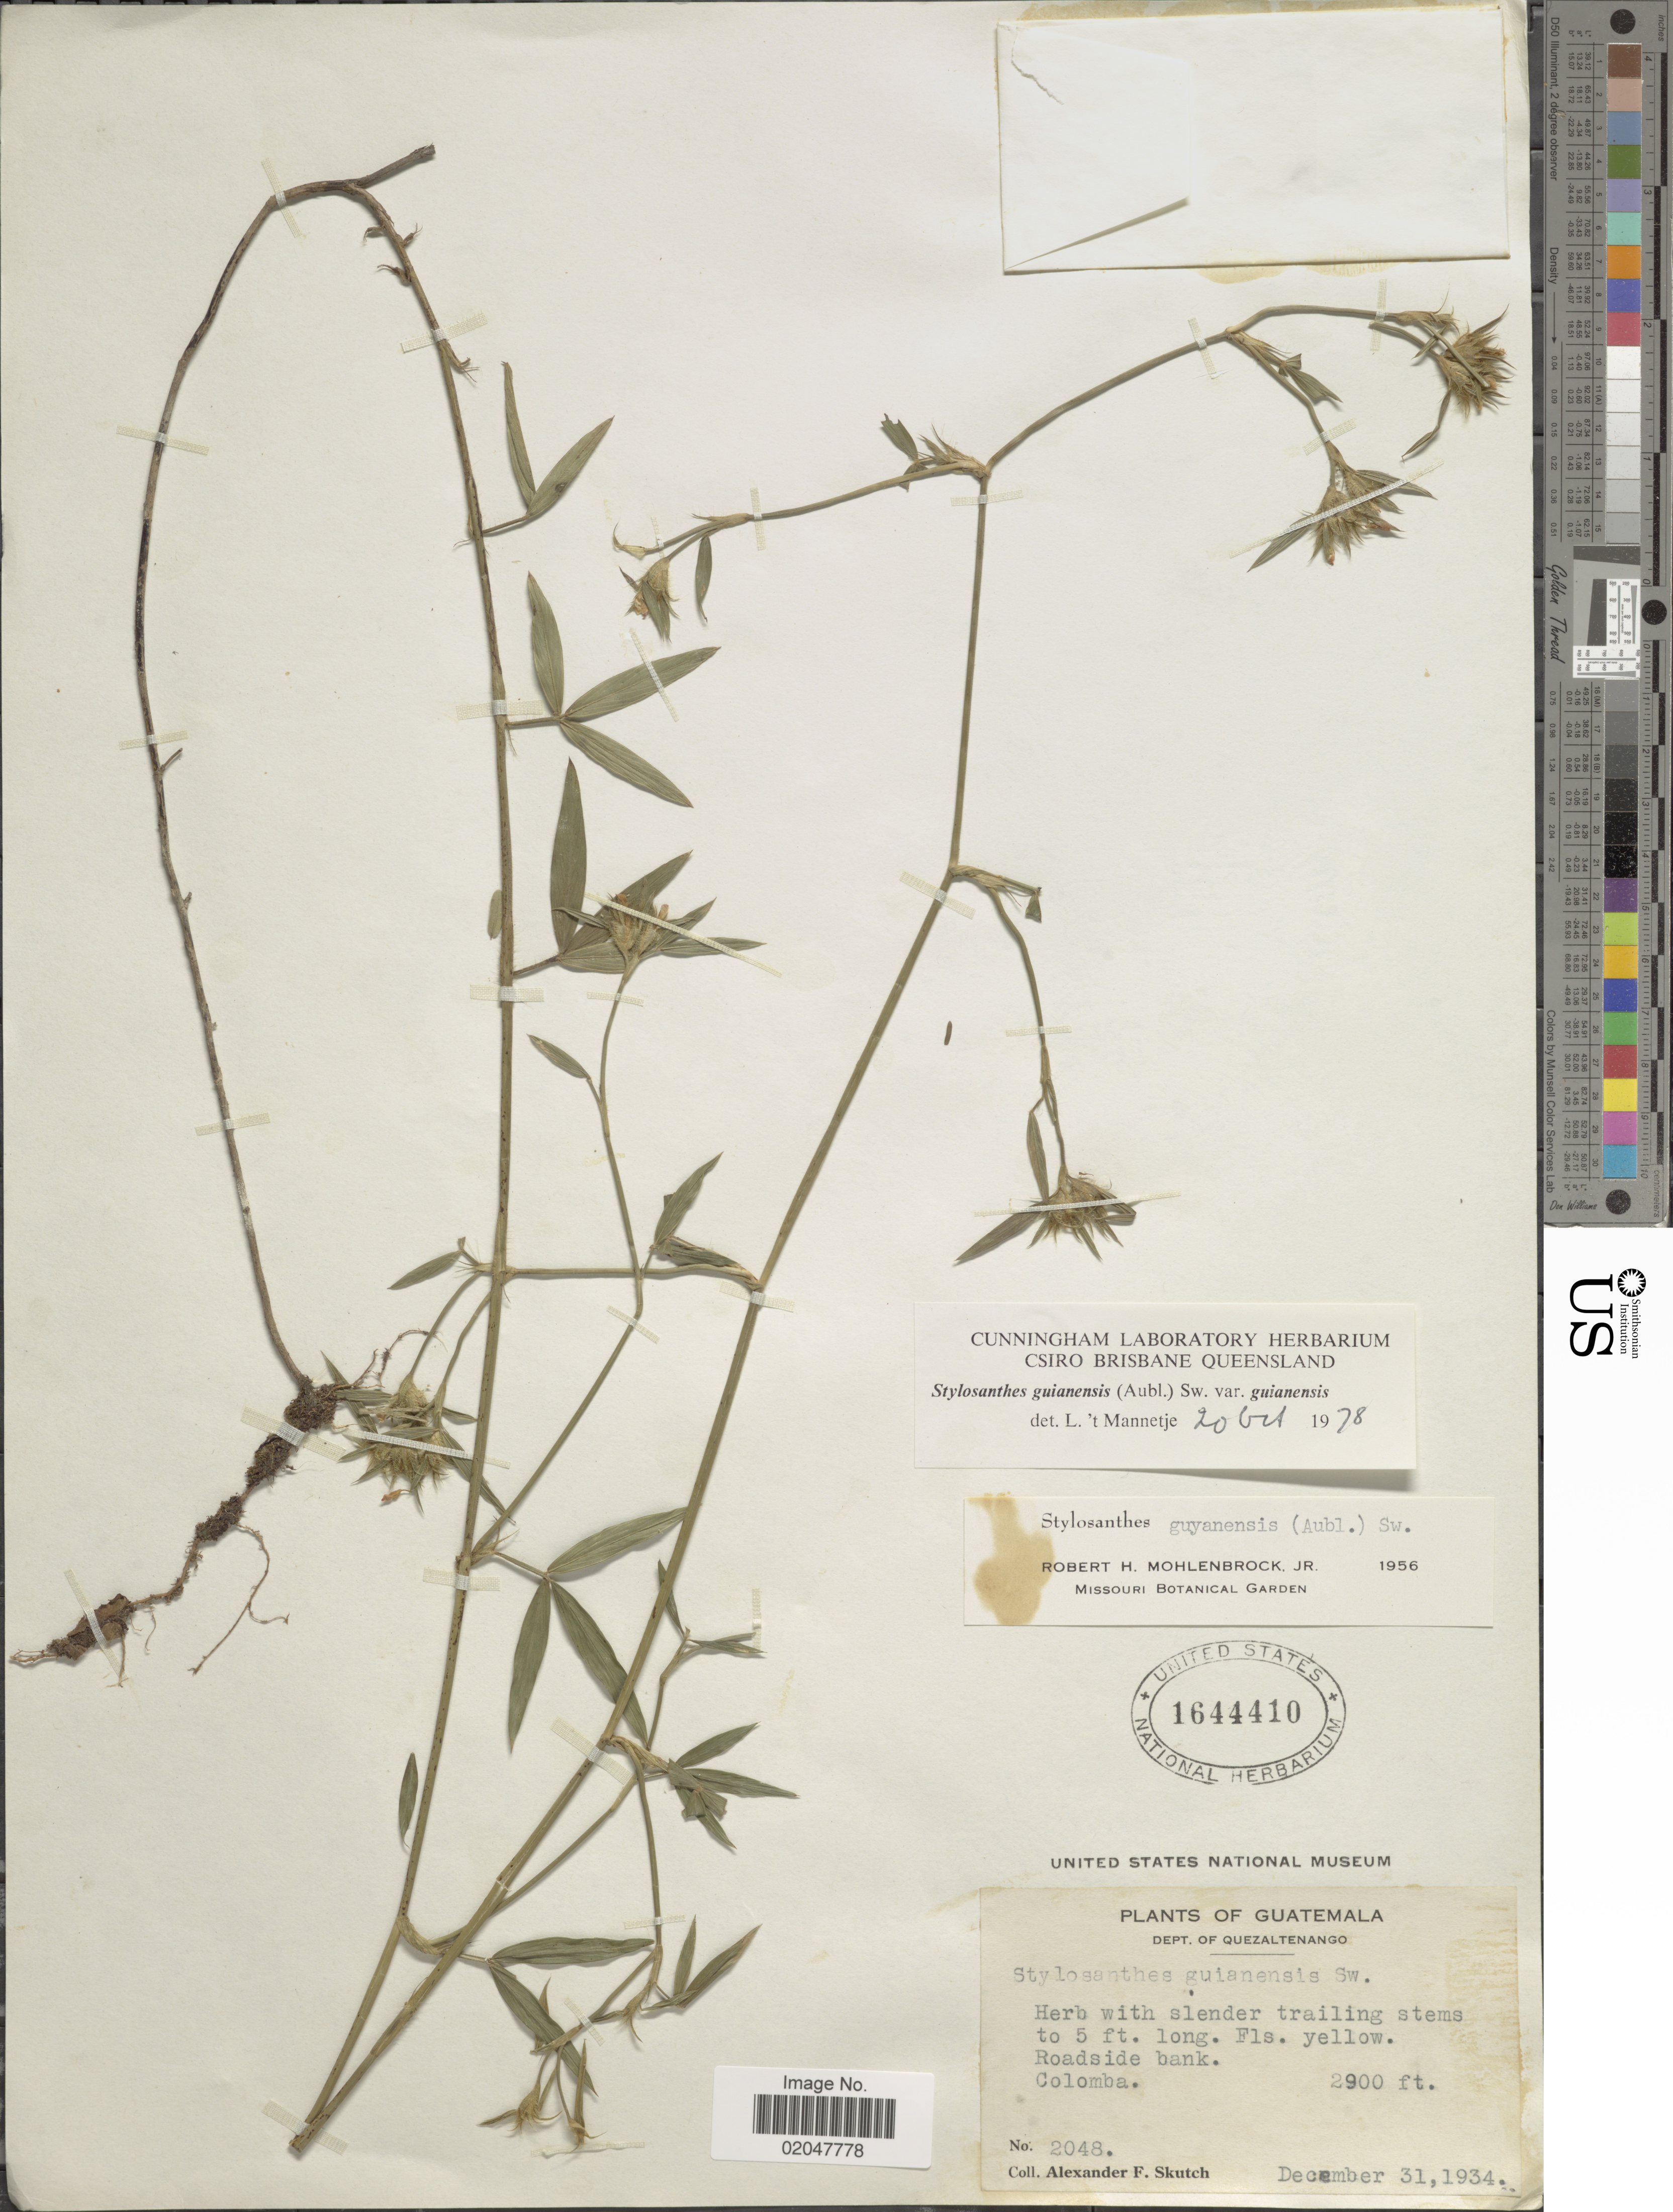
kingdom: Plantae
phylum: Tracheophyta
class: Magnoliopsida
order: Fabales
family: Fabaceae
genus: Stylosanthes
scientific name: Stylosanthes guianensis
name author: (Aubl.) Sw.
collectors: A. F. Skutch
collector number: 2048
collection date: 1934-12-31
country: Guatemala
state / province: Quetzaltenango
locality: Colomba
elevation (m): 884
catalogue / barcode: US 1644410